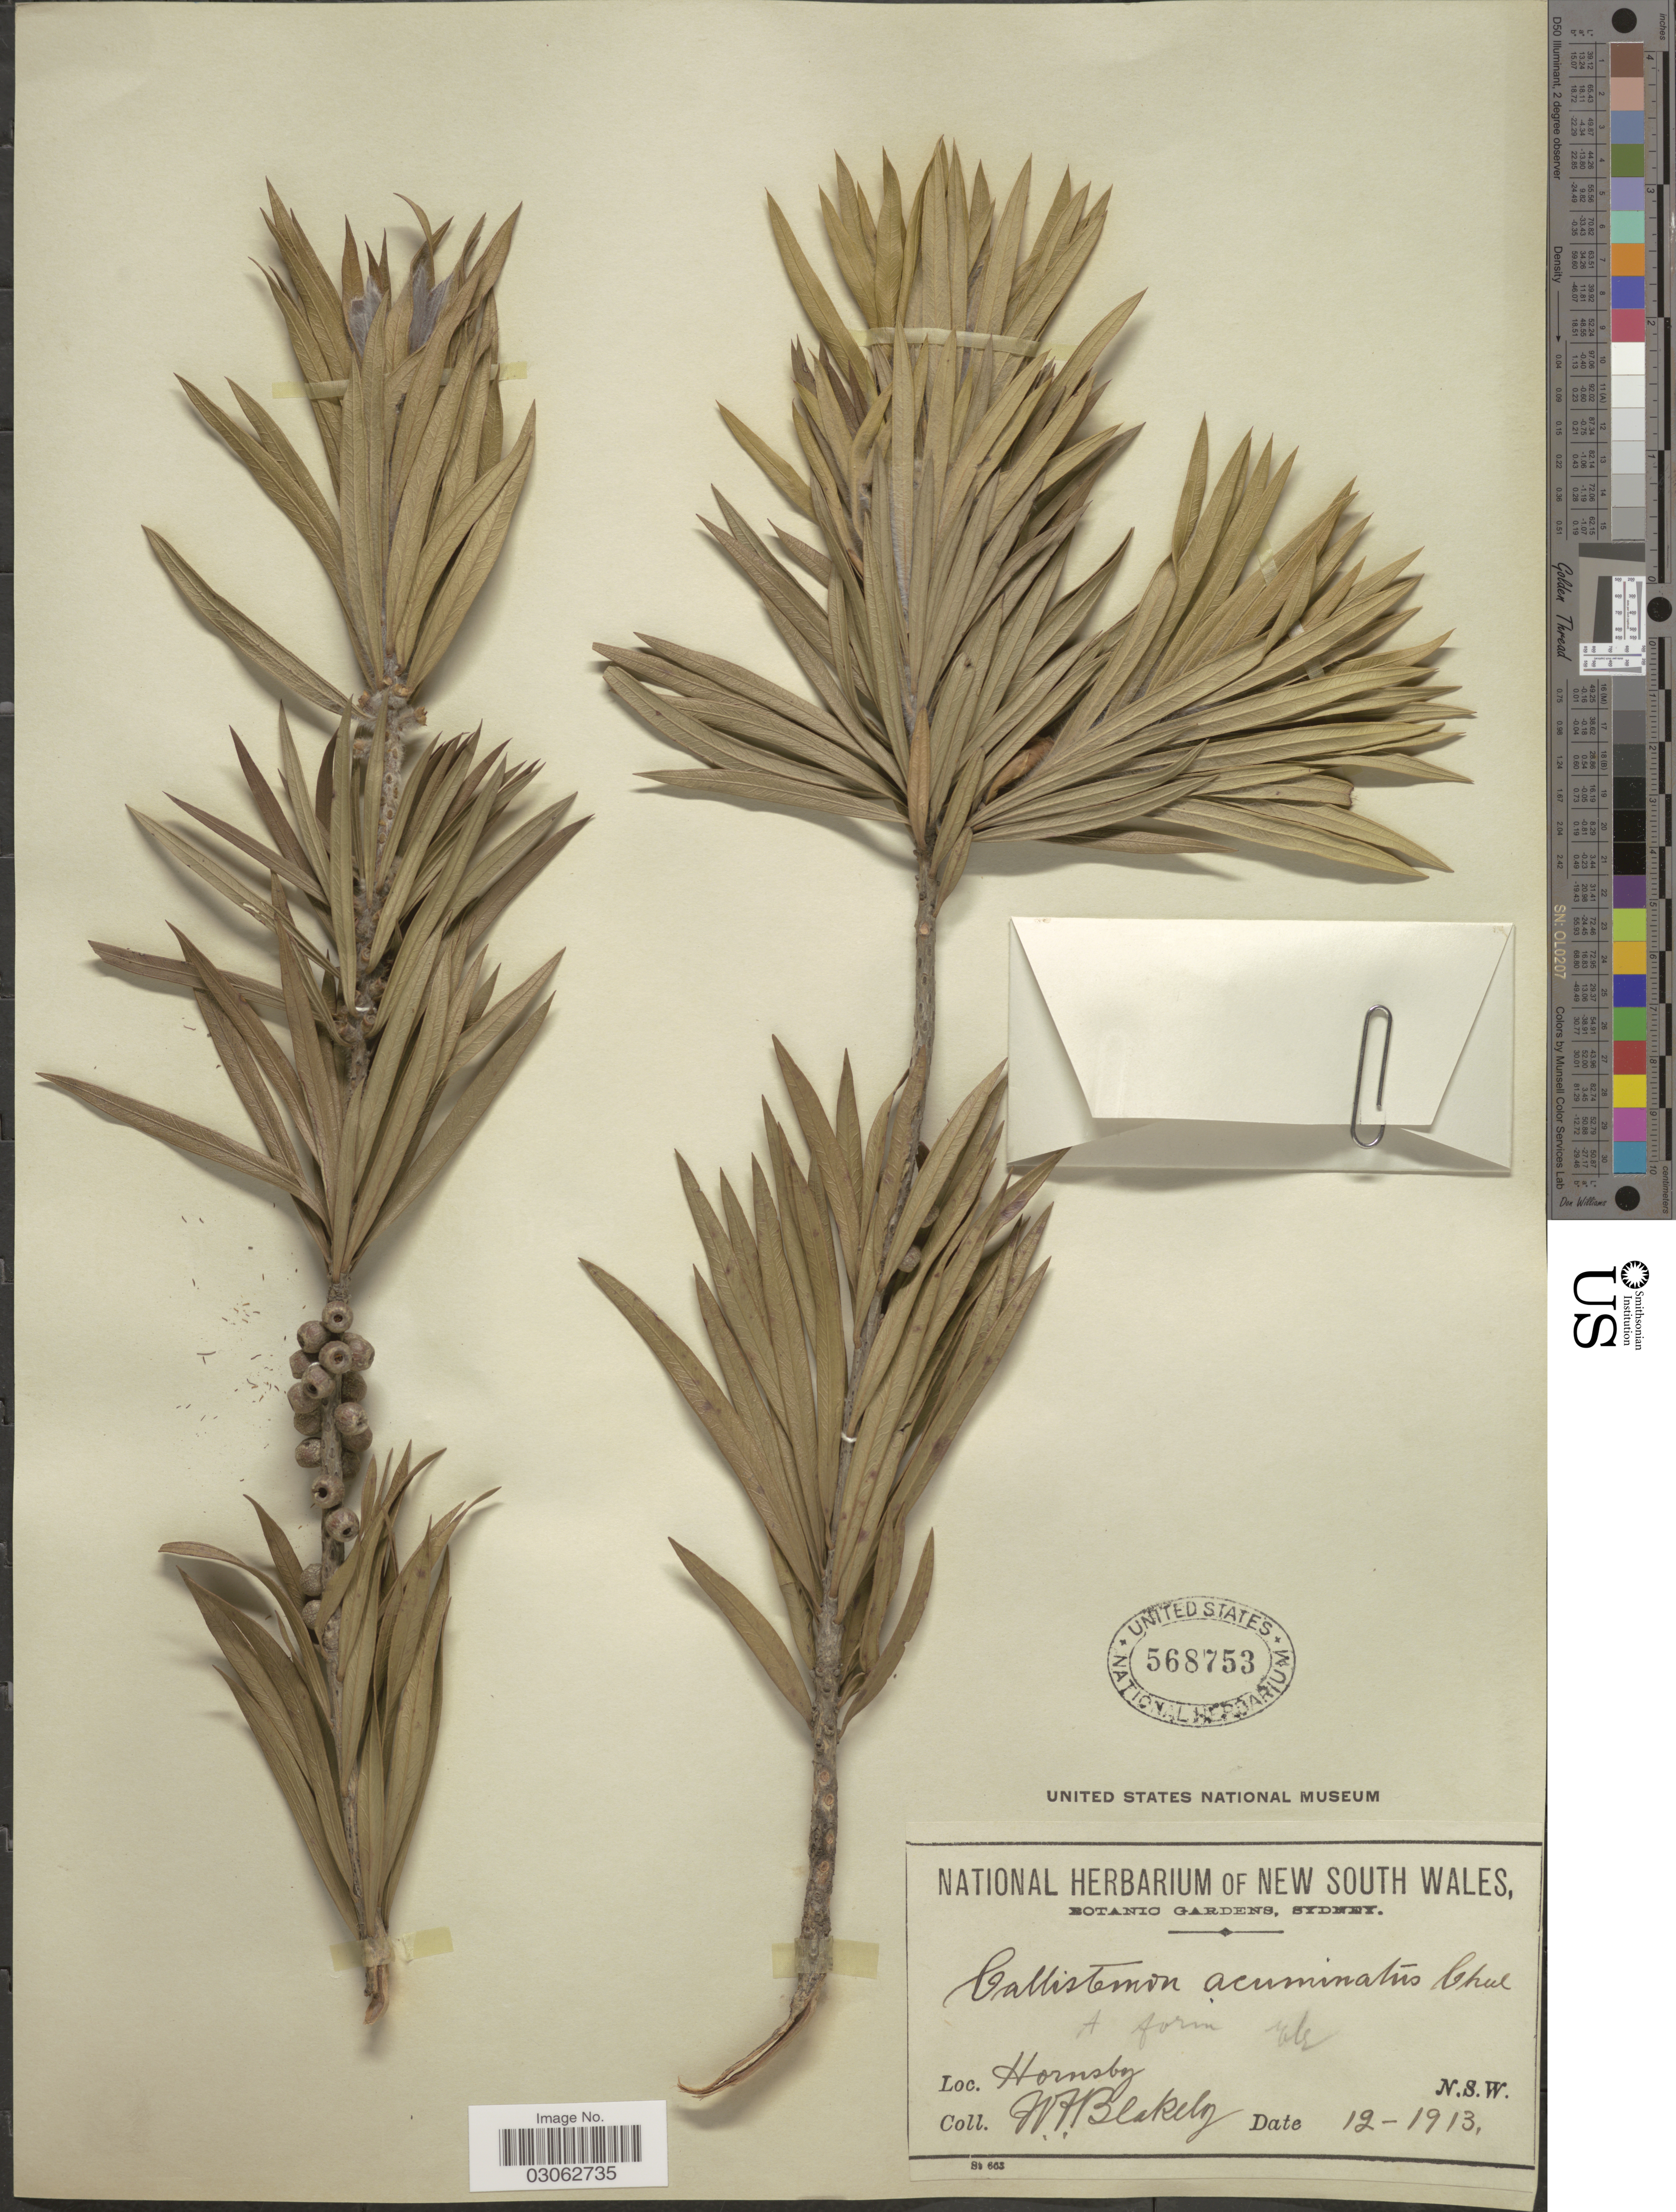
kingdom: Plantae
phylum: Tracheophyta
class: Magnoliopsida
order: Myrtales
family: Myrtaceae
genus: Callistemon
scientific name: Callistemon acuminatus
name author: Cheel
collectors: W. Blakely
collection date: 1913-12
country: Australia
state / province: New South Wales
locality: Hornsby. N.S.W.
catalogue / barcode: US 568753